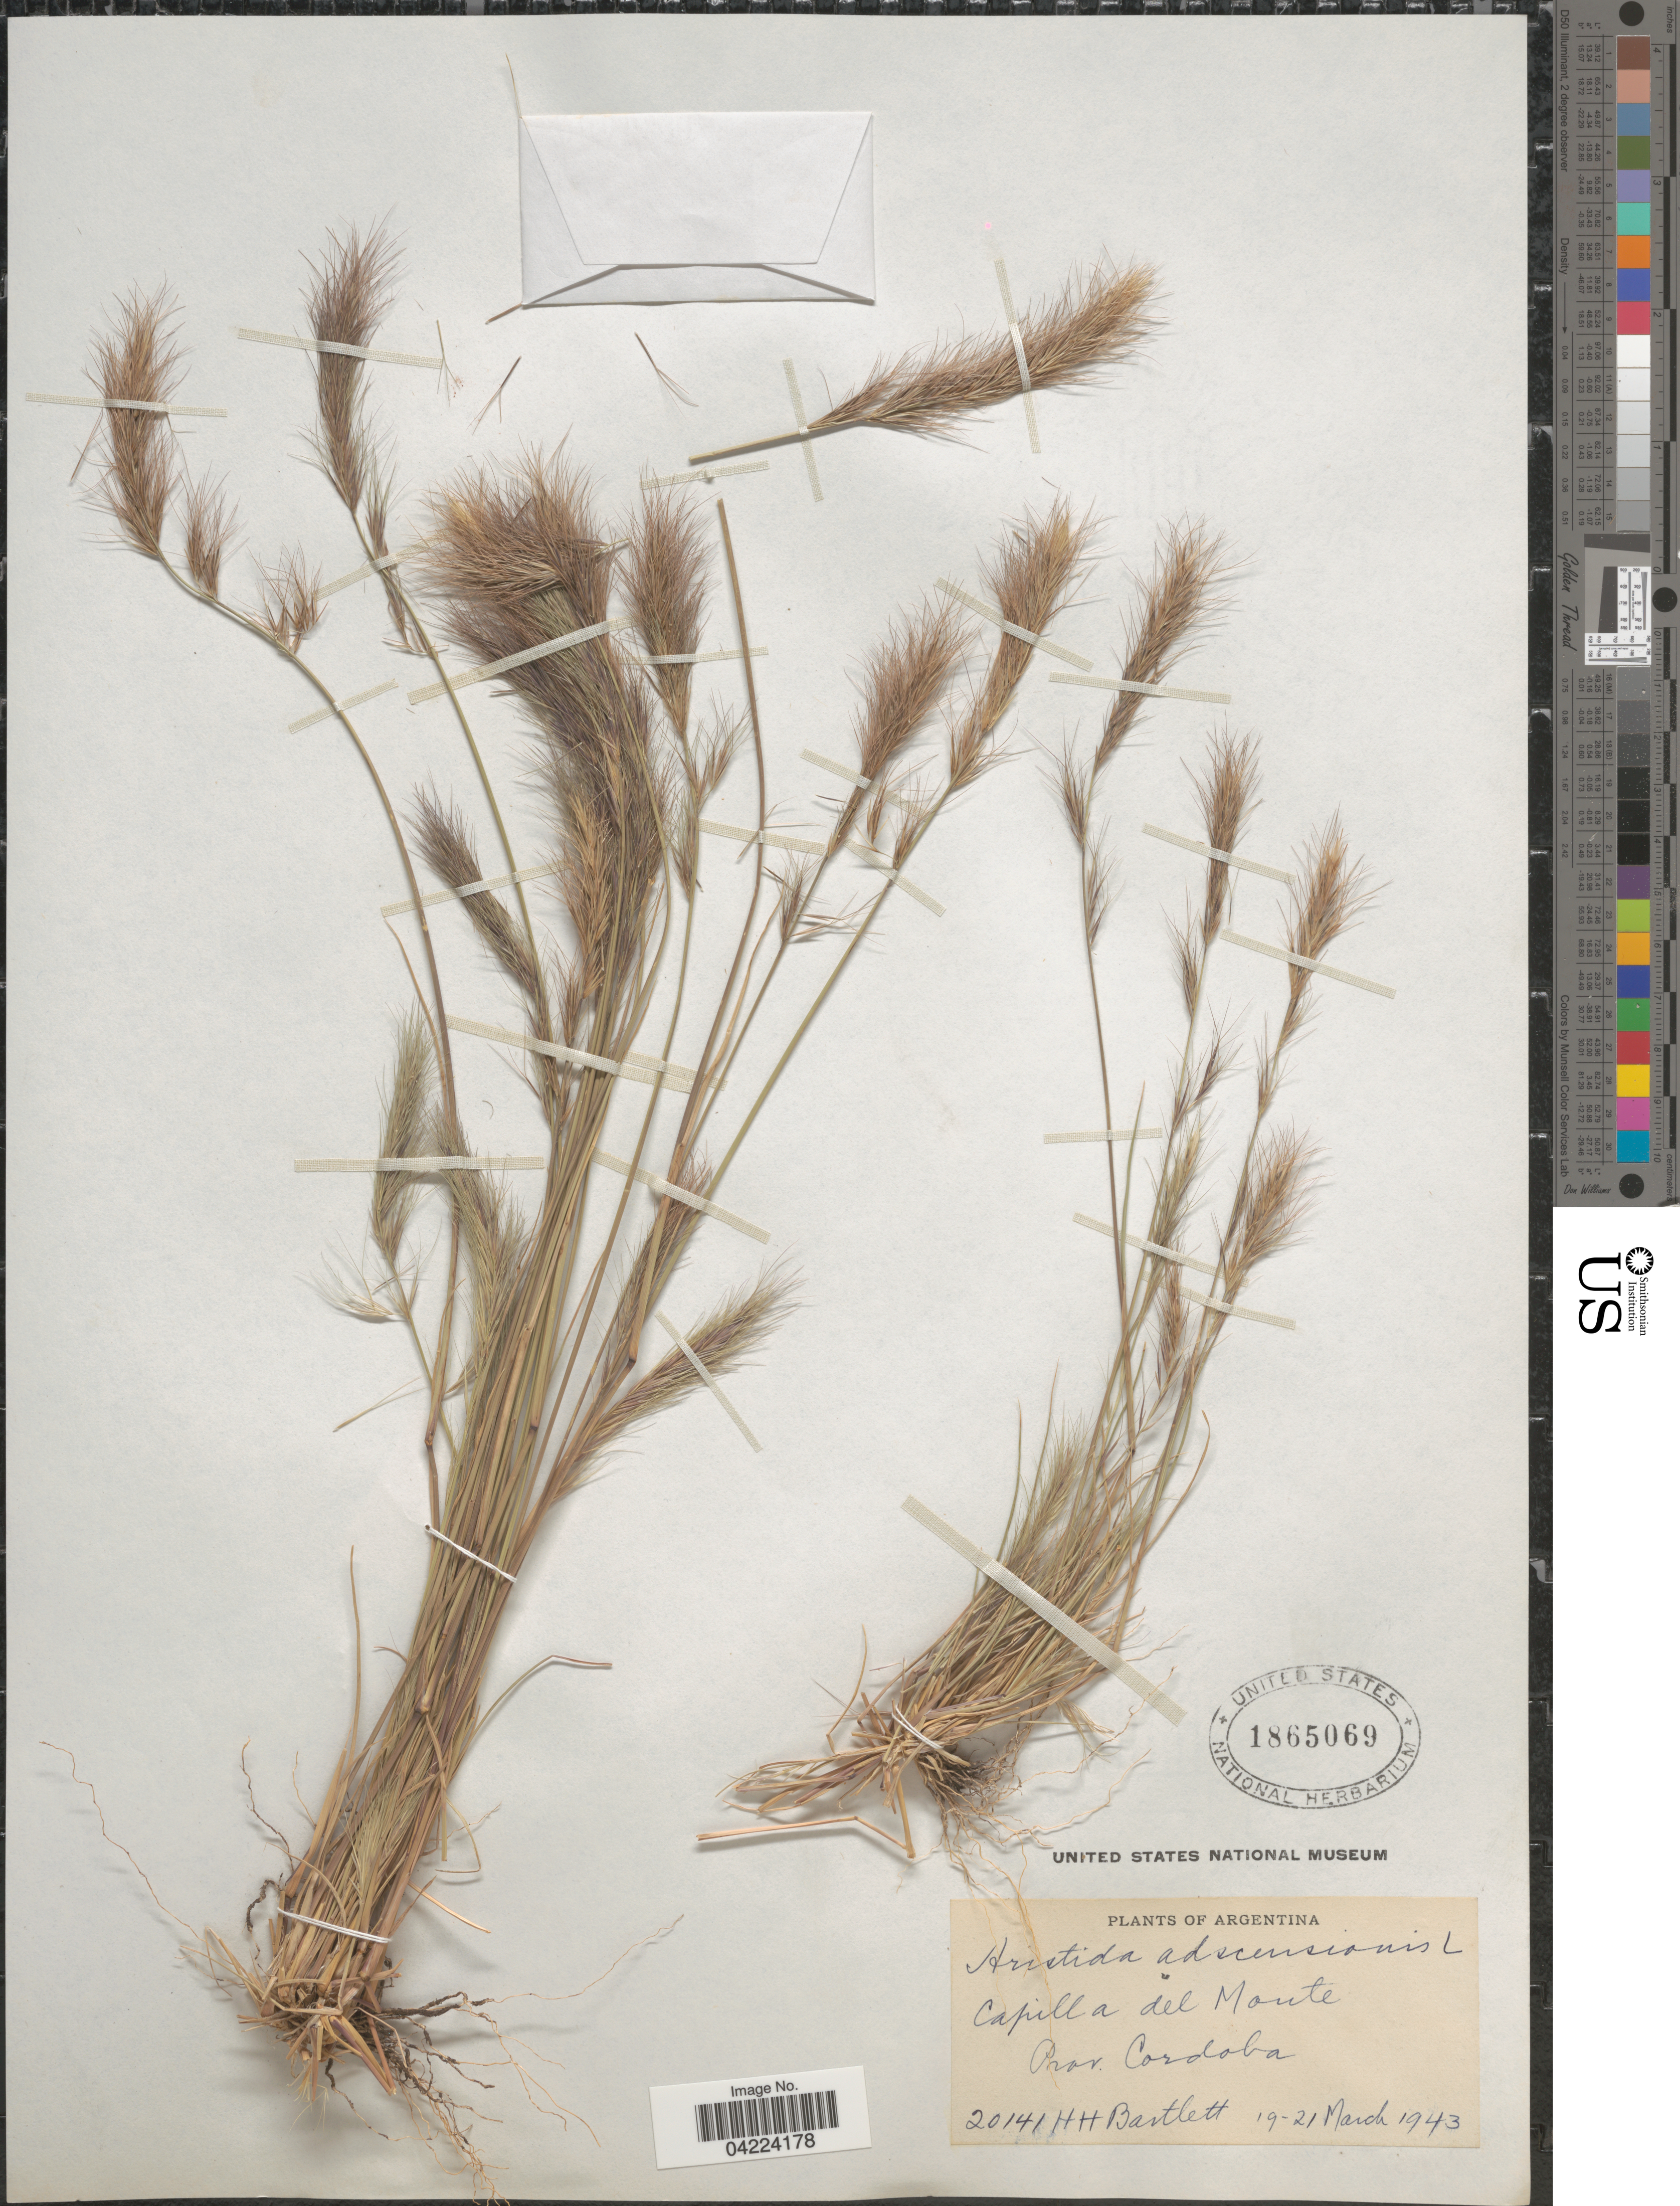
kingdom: Plantae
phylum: Tracheophyta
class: Liliopsida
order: Poales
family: Poaceae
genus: Aristida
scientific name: Aristida adscensionis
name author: L.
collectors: H. H. Bartlett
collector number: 20141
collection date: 1943-03-19/1943-03-21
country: Argentina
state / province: Cordoba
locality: Capilla del Monte.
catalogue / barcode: US 1865069